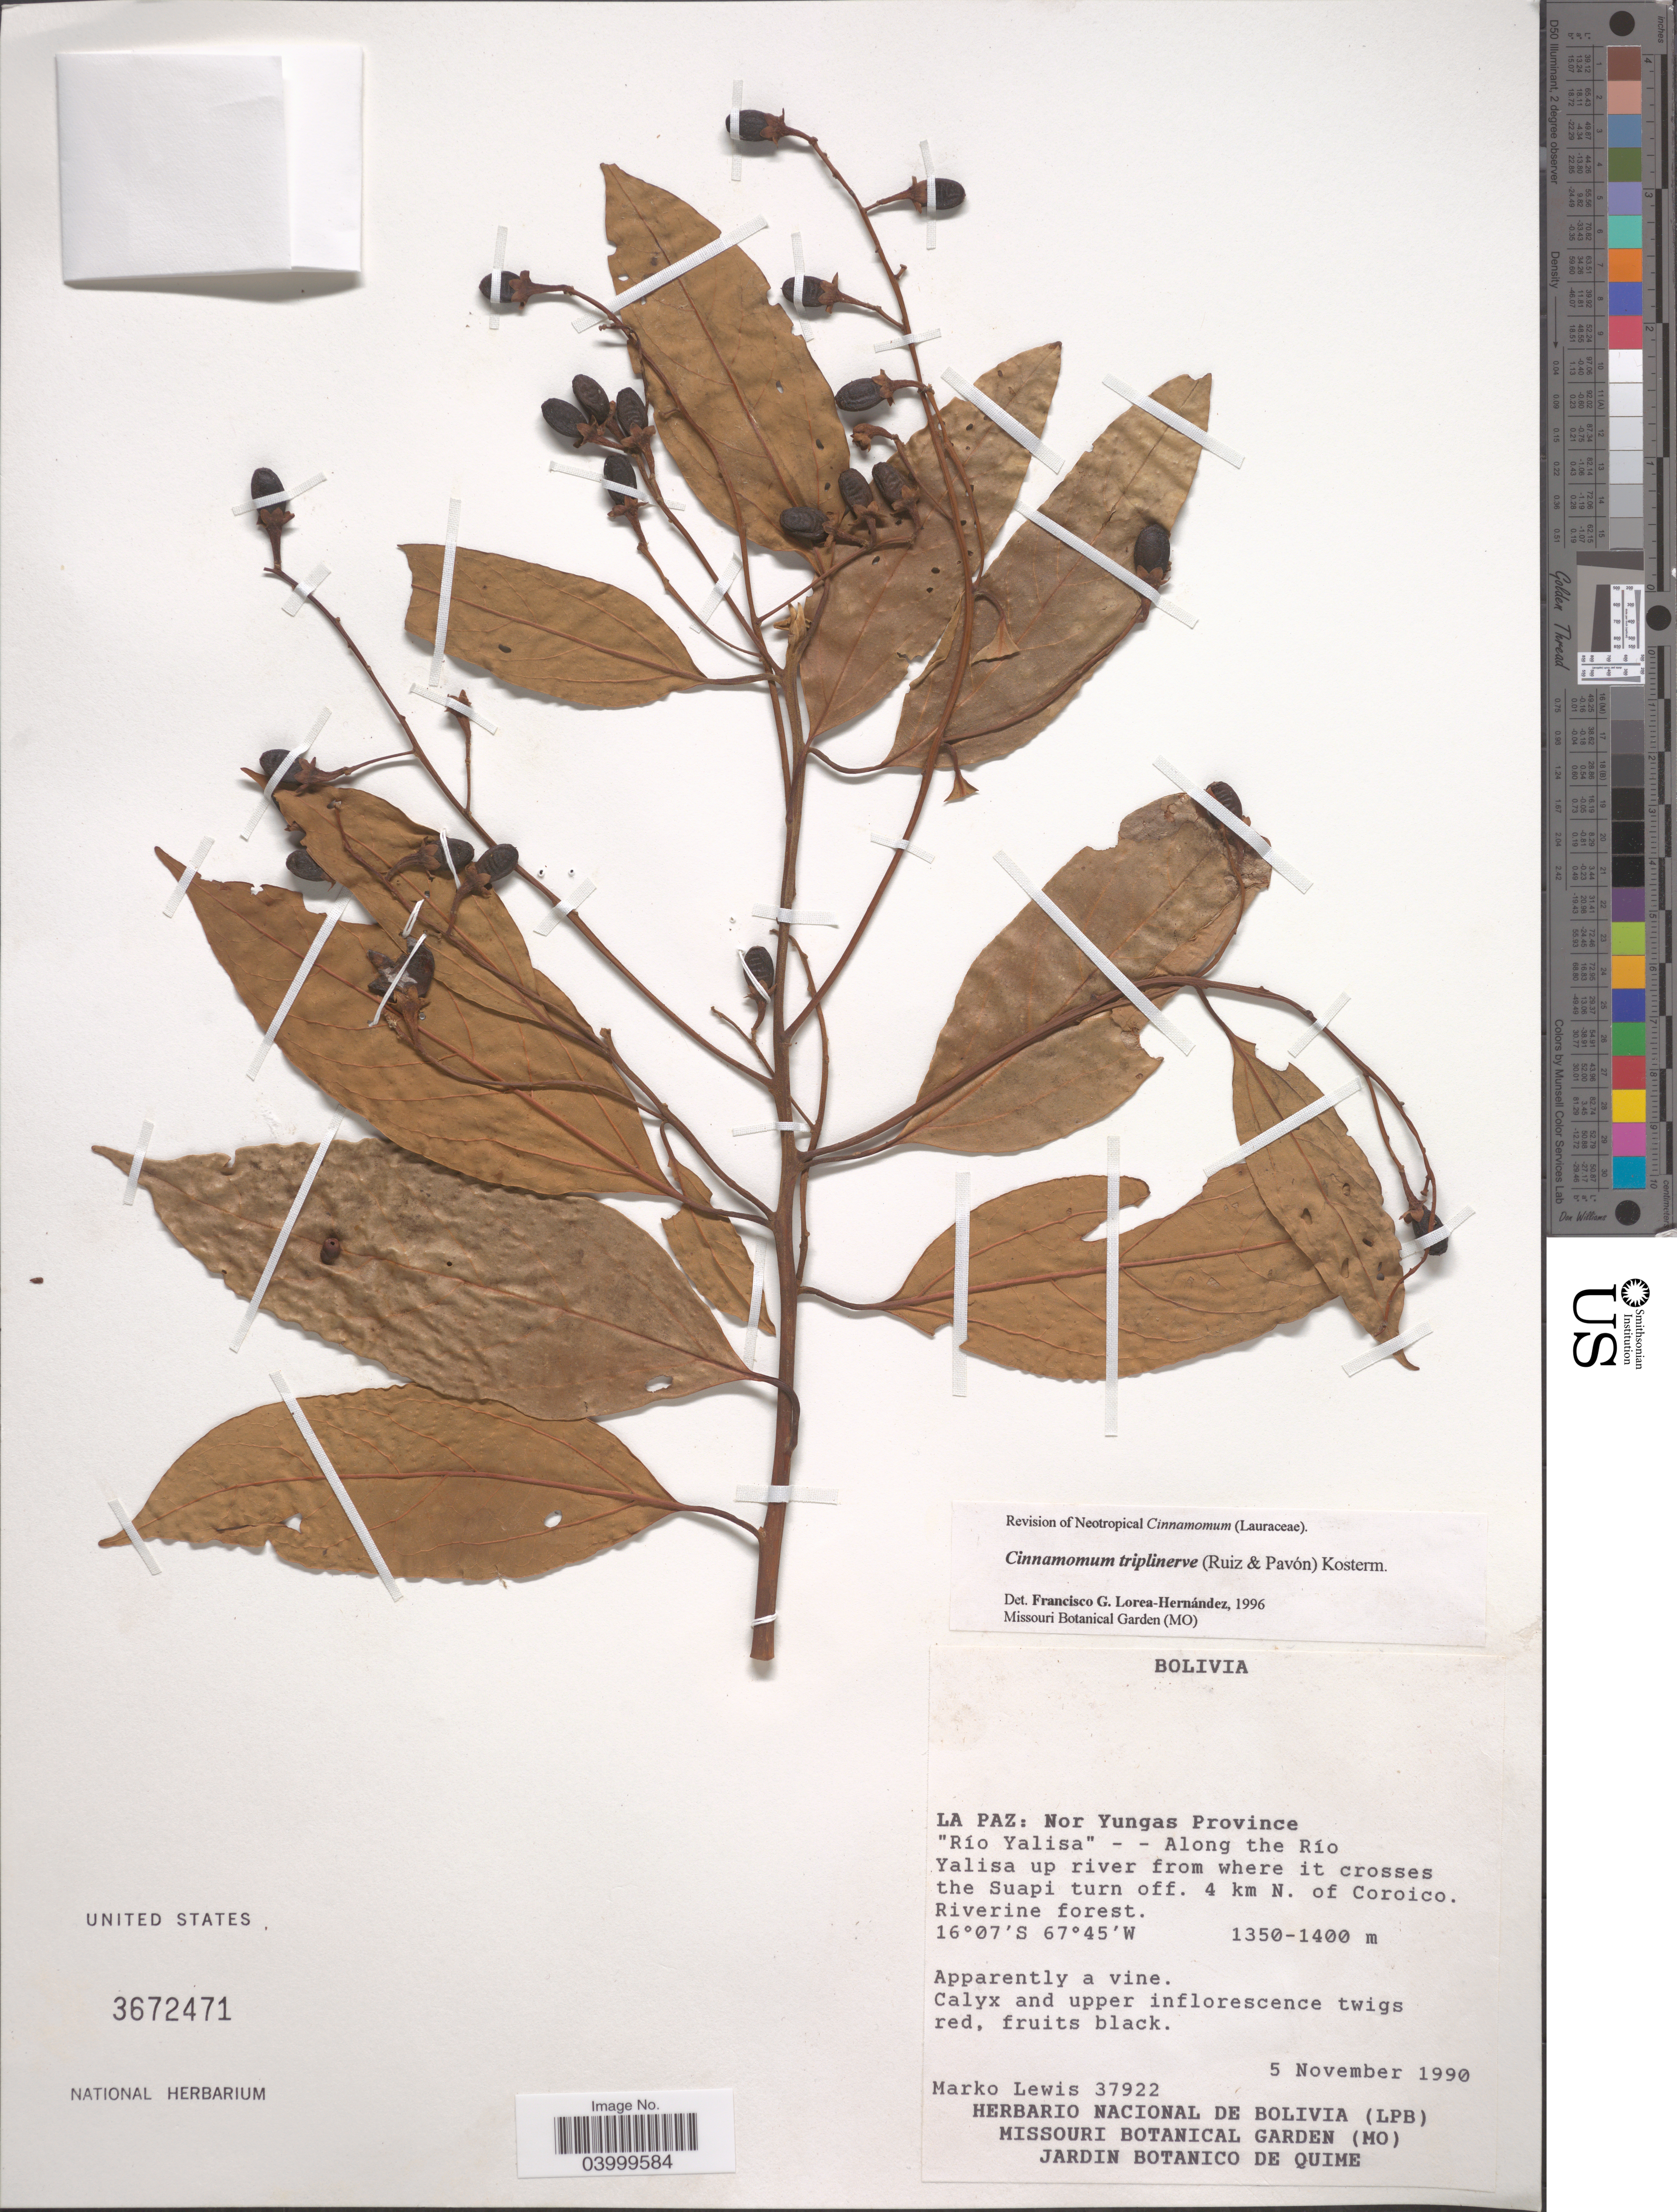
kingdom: Plantae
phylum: Tracheophyta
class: Magnoliopsida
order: Laurales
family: Lauraceae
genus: Cinnamomum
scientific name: Cinnamomum triplinerve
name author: (Ruiz & Pav.) Kosterm.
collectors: M. A. Lewis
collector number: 37922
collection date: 1990-11-05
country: Bolivia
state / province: La Paz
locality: Nor Yungas Province. "Río Yalisa" - - Along the Río Yalisa up river from where it crosses the Suapi turn off. 4 km N. of Coroico. Riverine forest.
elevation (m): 1350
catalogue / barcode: US 3672471